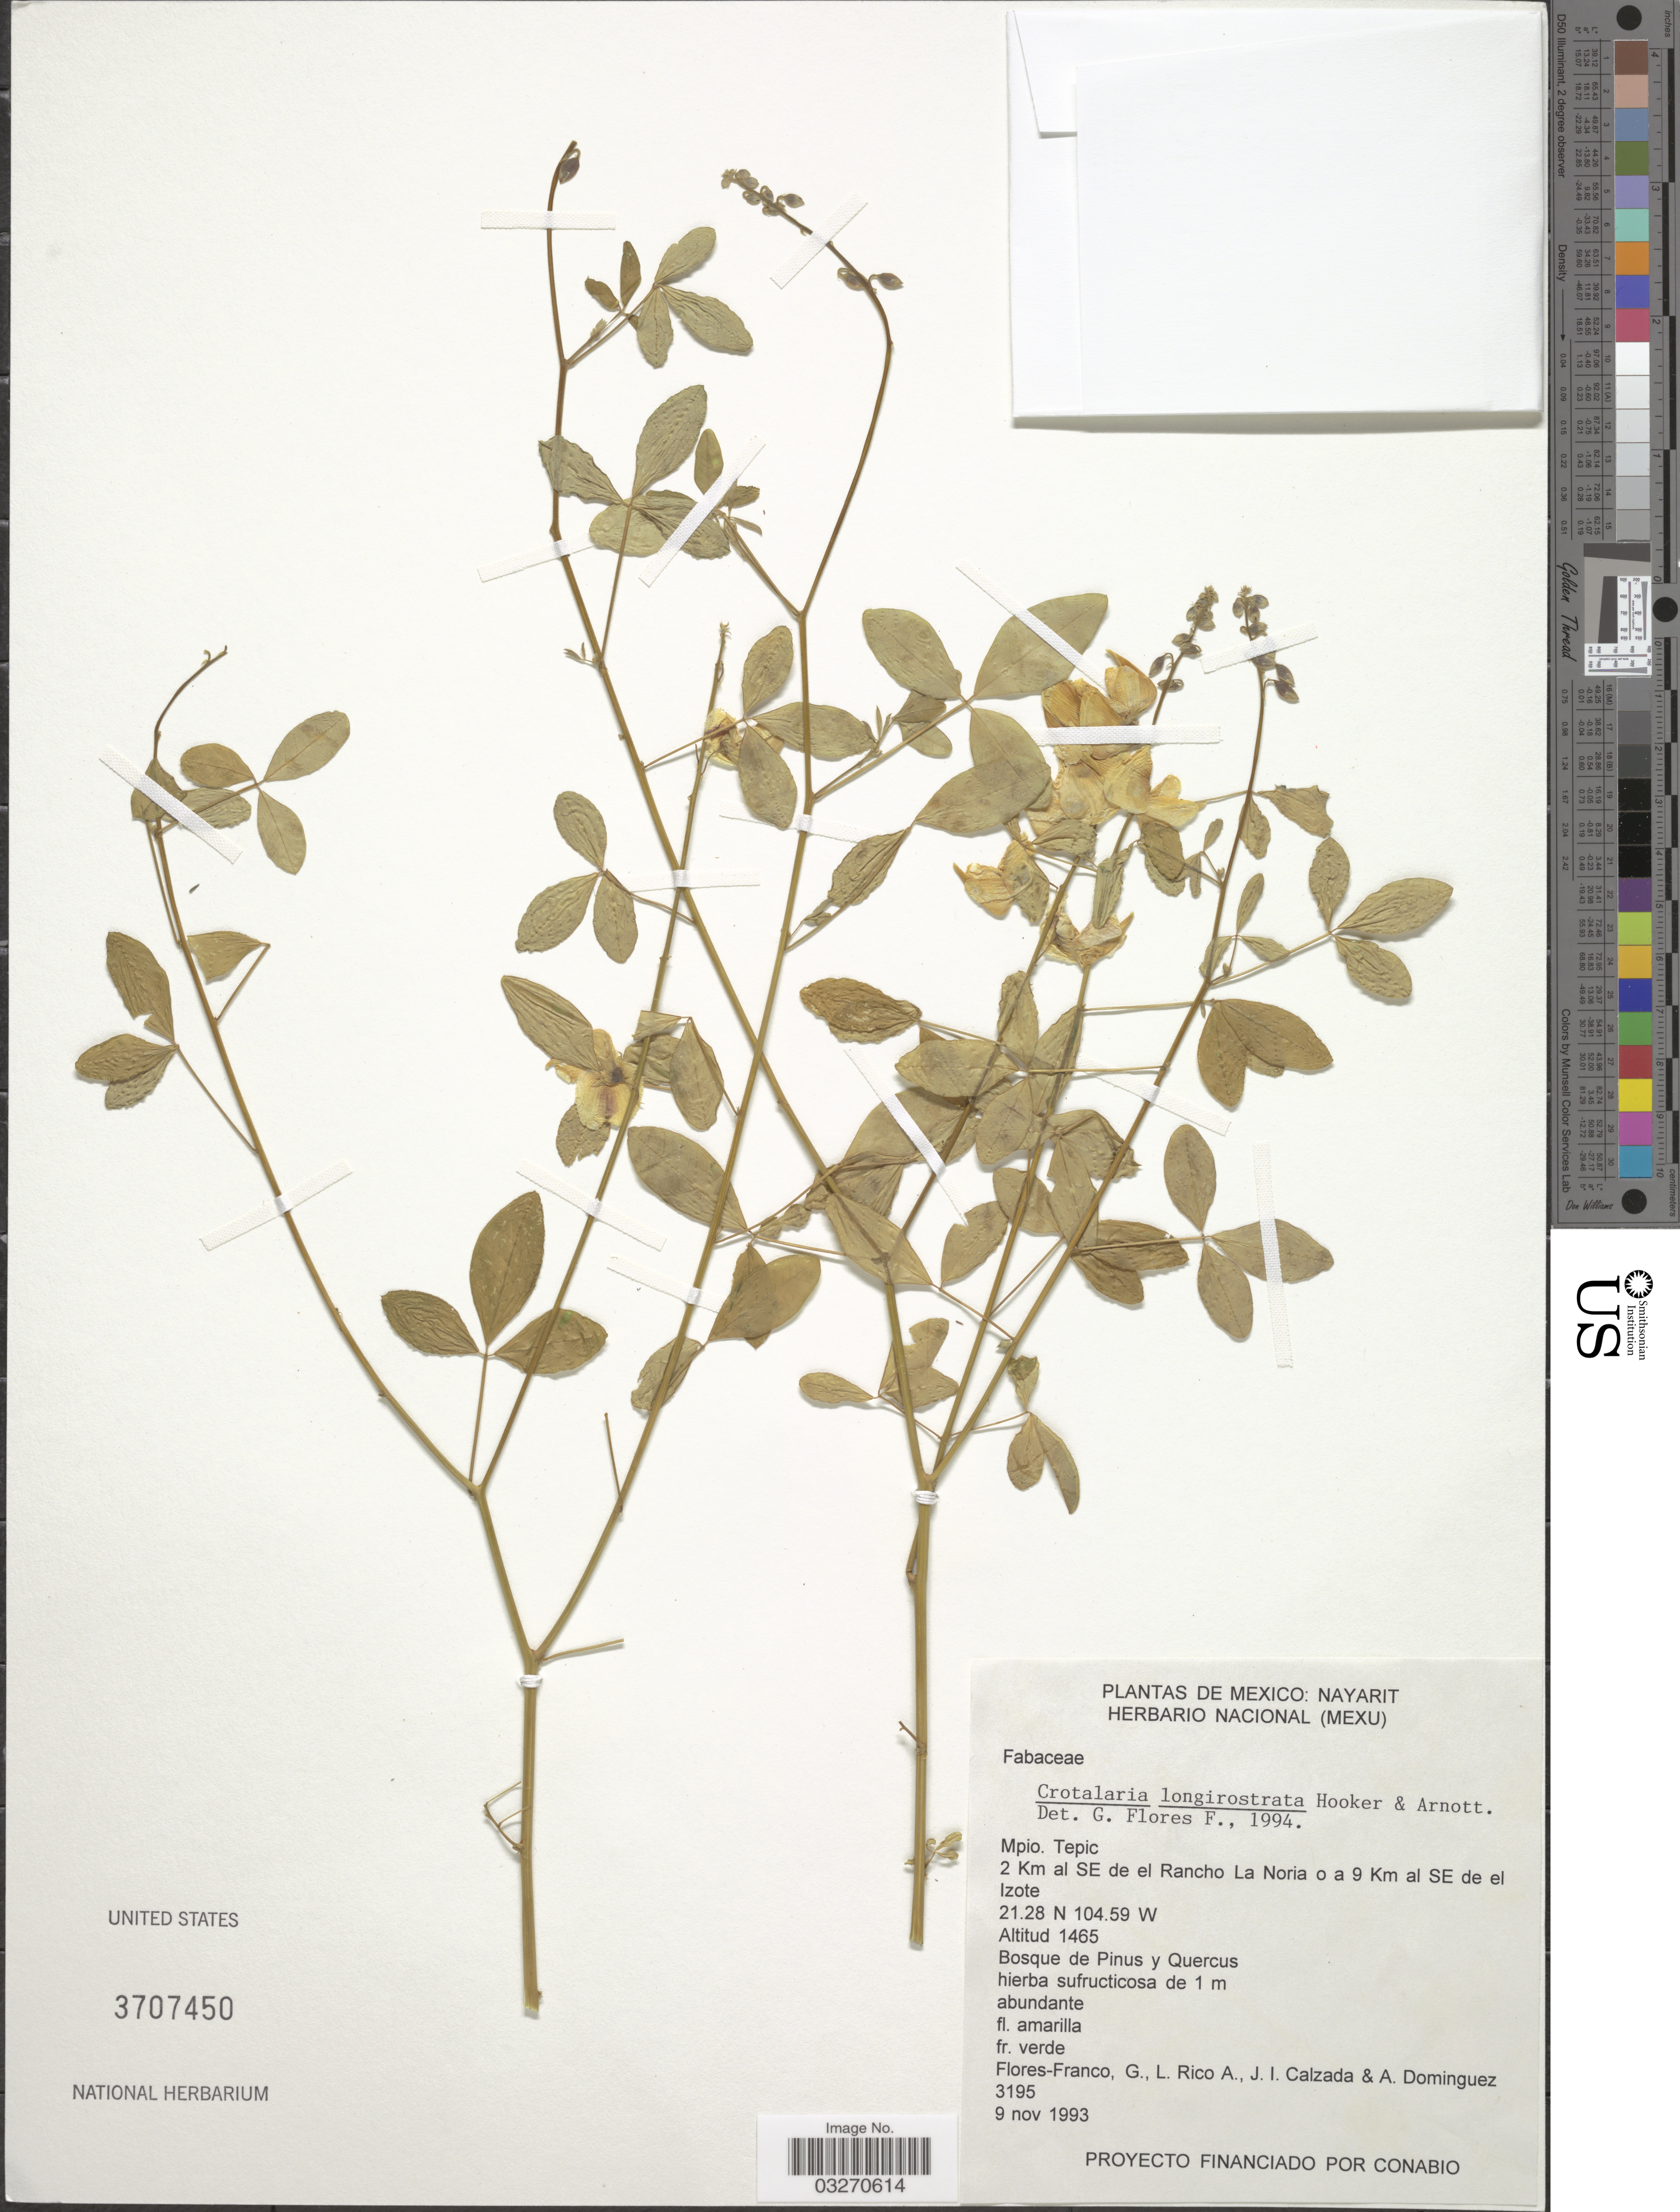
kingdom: Plantae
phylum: Tracheophyta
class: Magnoliopsida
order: Fabales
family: Fabaceae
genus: Crotalaria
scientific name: Crotalaria longirostrata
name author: Hook. & Arn.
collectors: G. Flores F., M. Rico Arce, J. I. Calzada & A. Dominguez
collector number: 3195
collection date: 1993-11-09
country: Mexico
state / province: Nayarit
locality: Mpio. Tepic. 2 Km al SE de el Rancho La Noria o a 9 Km al SE de el Izote.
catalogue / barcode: US 3707450